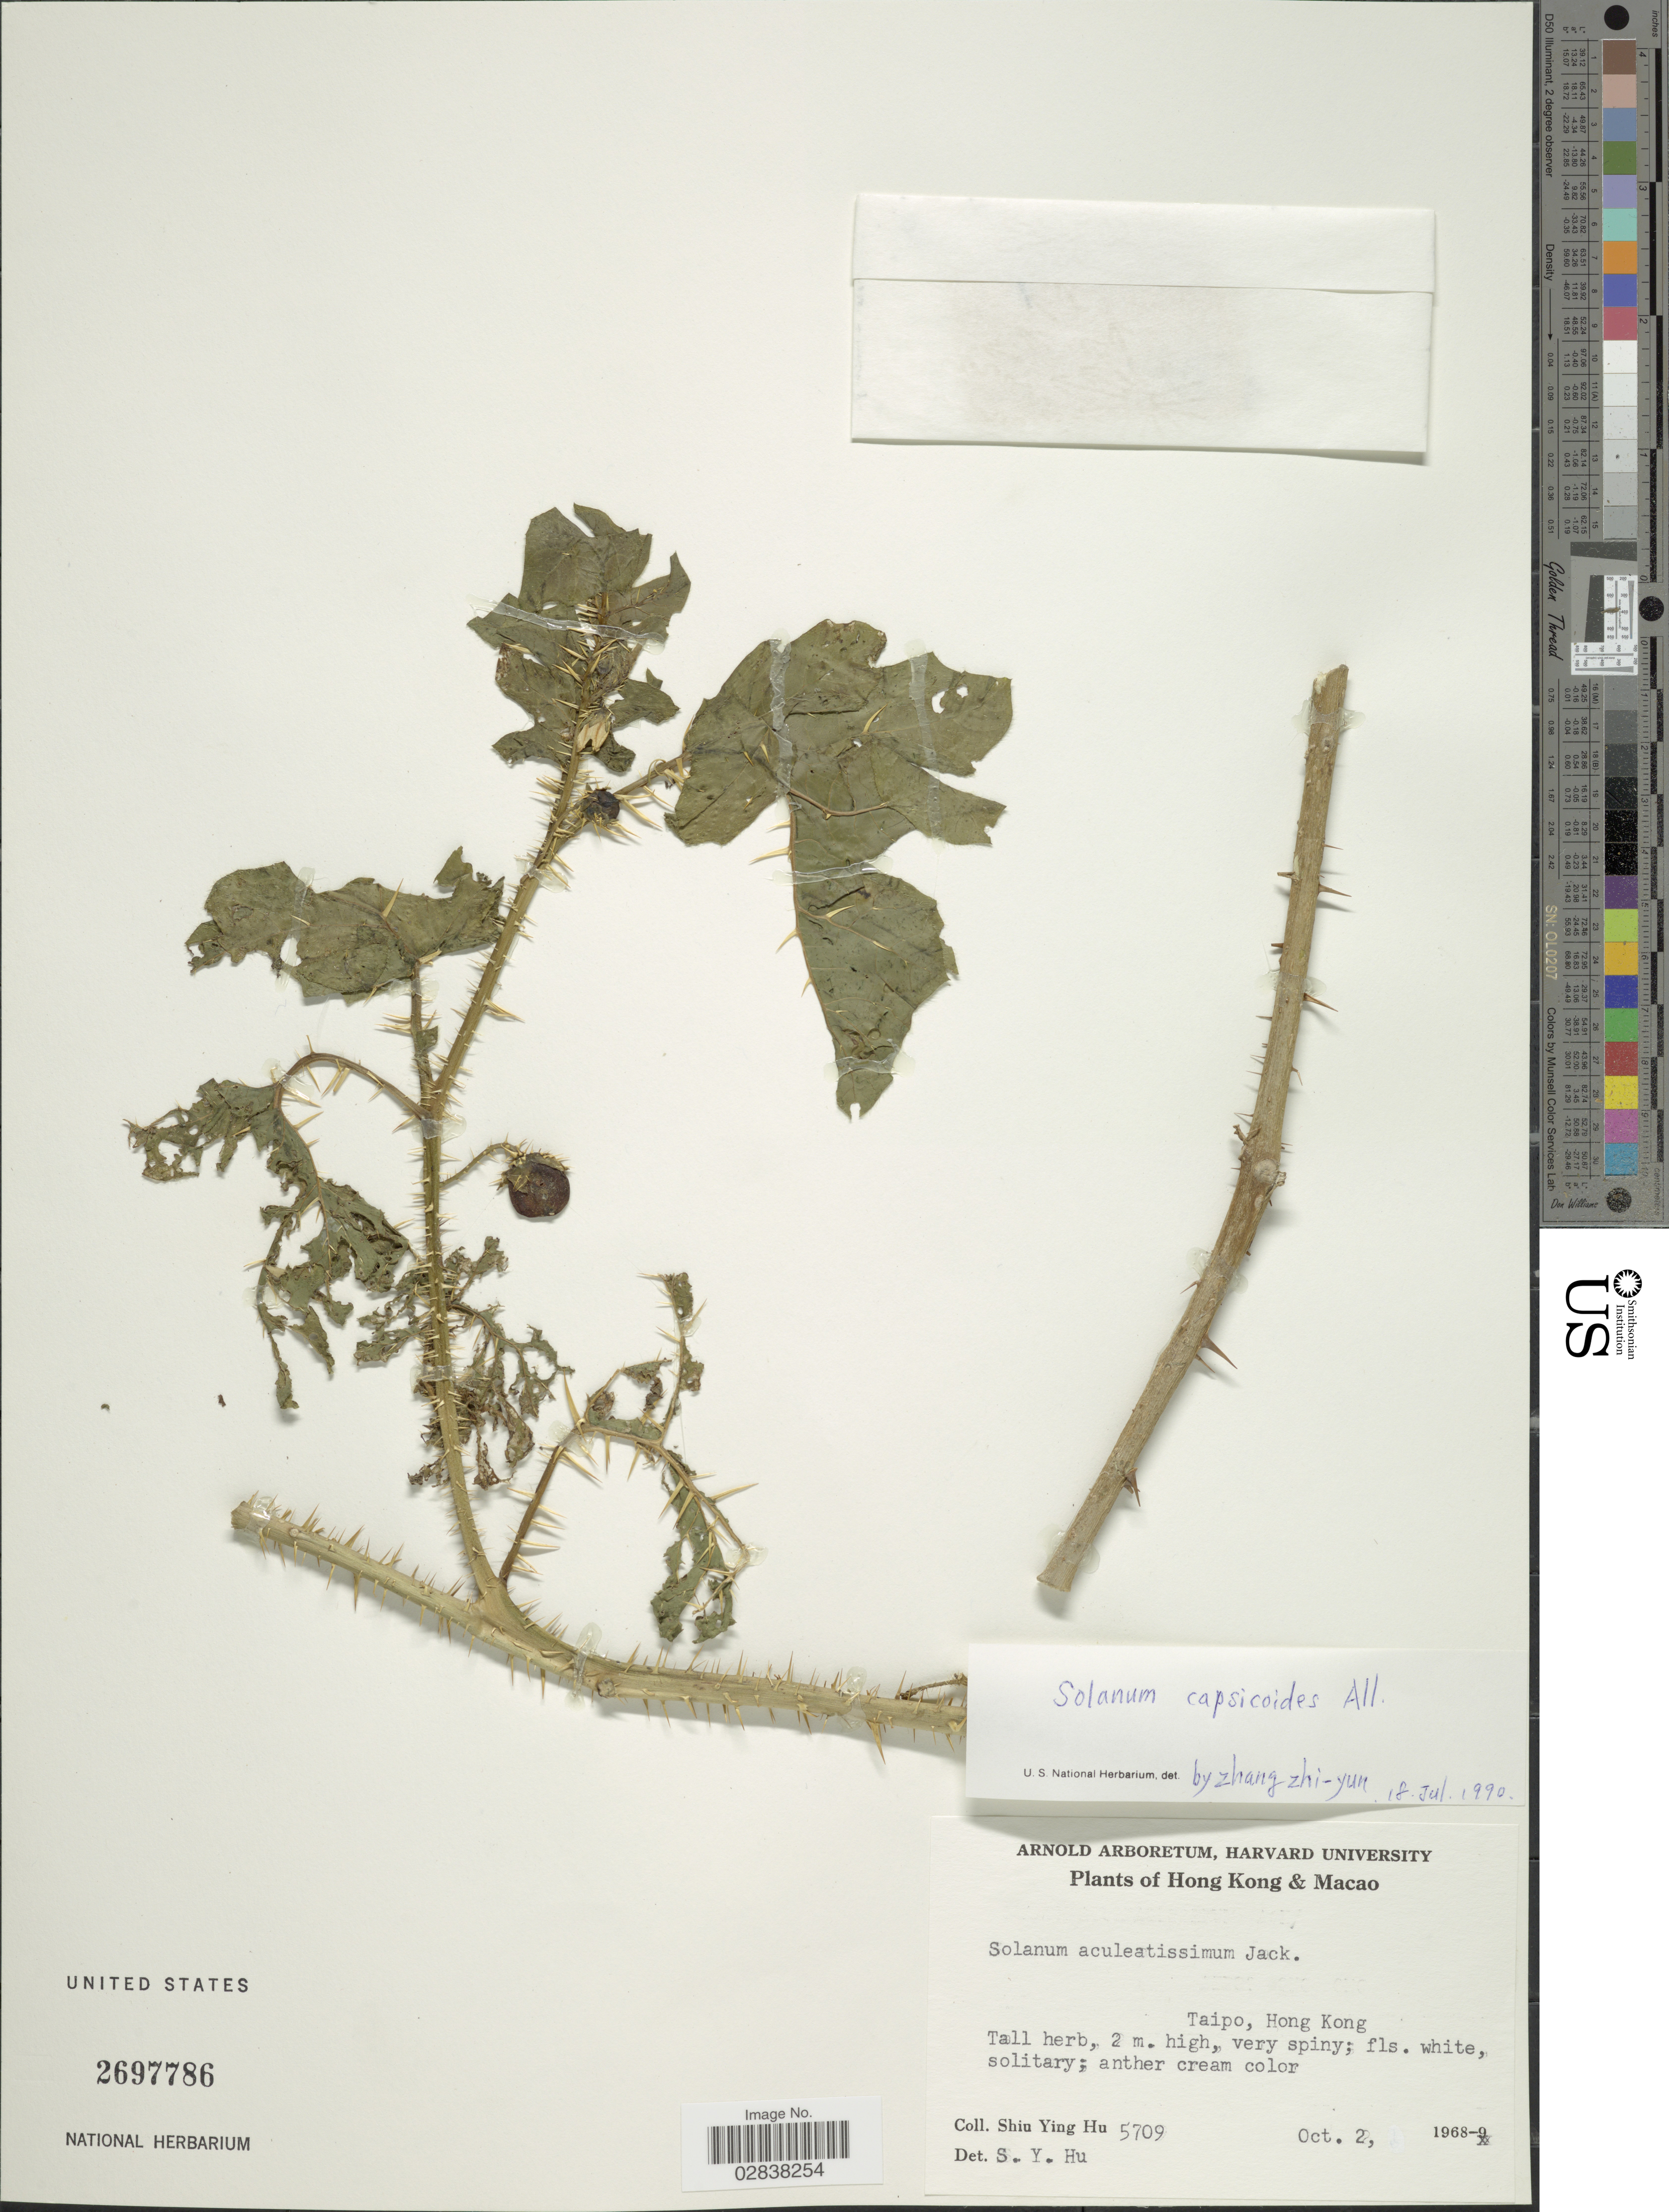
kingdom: Plantae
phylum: Tracheophyta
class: Magnoliopsida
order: Solanales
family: Solanaceae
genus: Solanum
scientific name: Solanum capsicoides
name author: All.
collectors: S. Y. Hu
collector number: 5709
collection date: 1968-10-02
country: China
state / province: Hong Kong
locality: Taipo.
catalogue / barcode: US 2697786